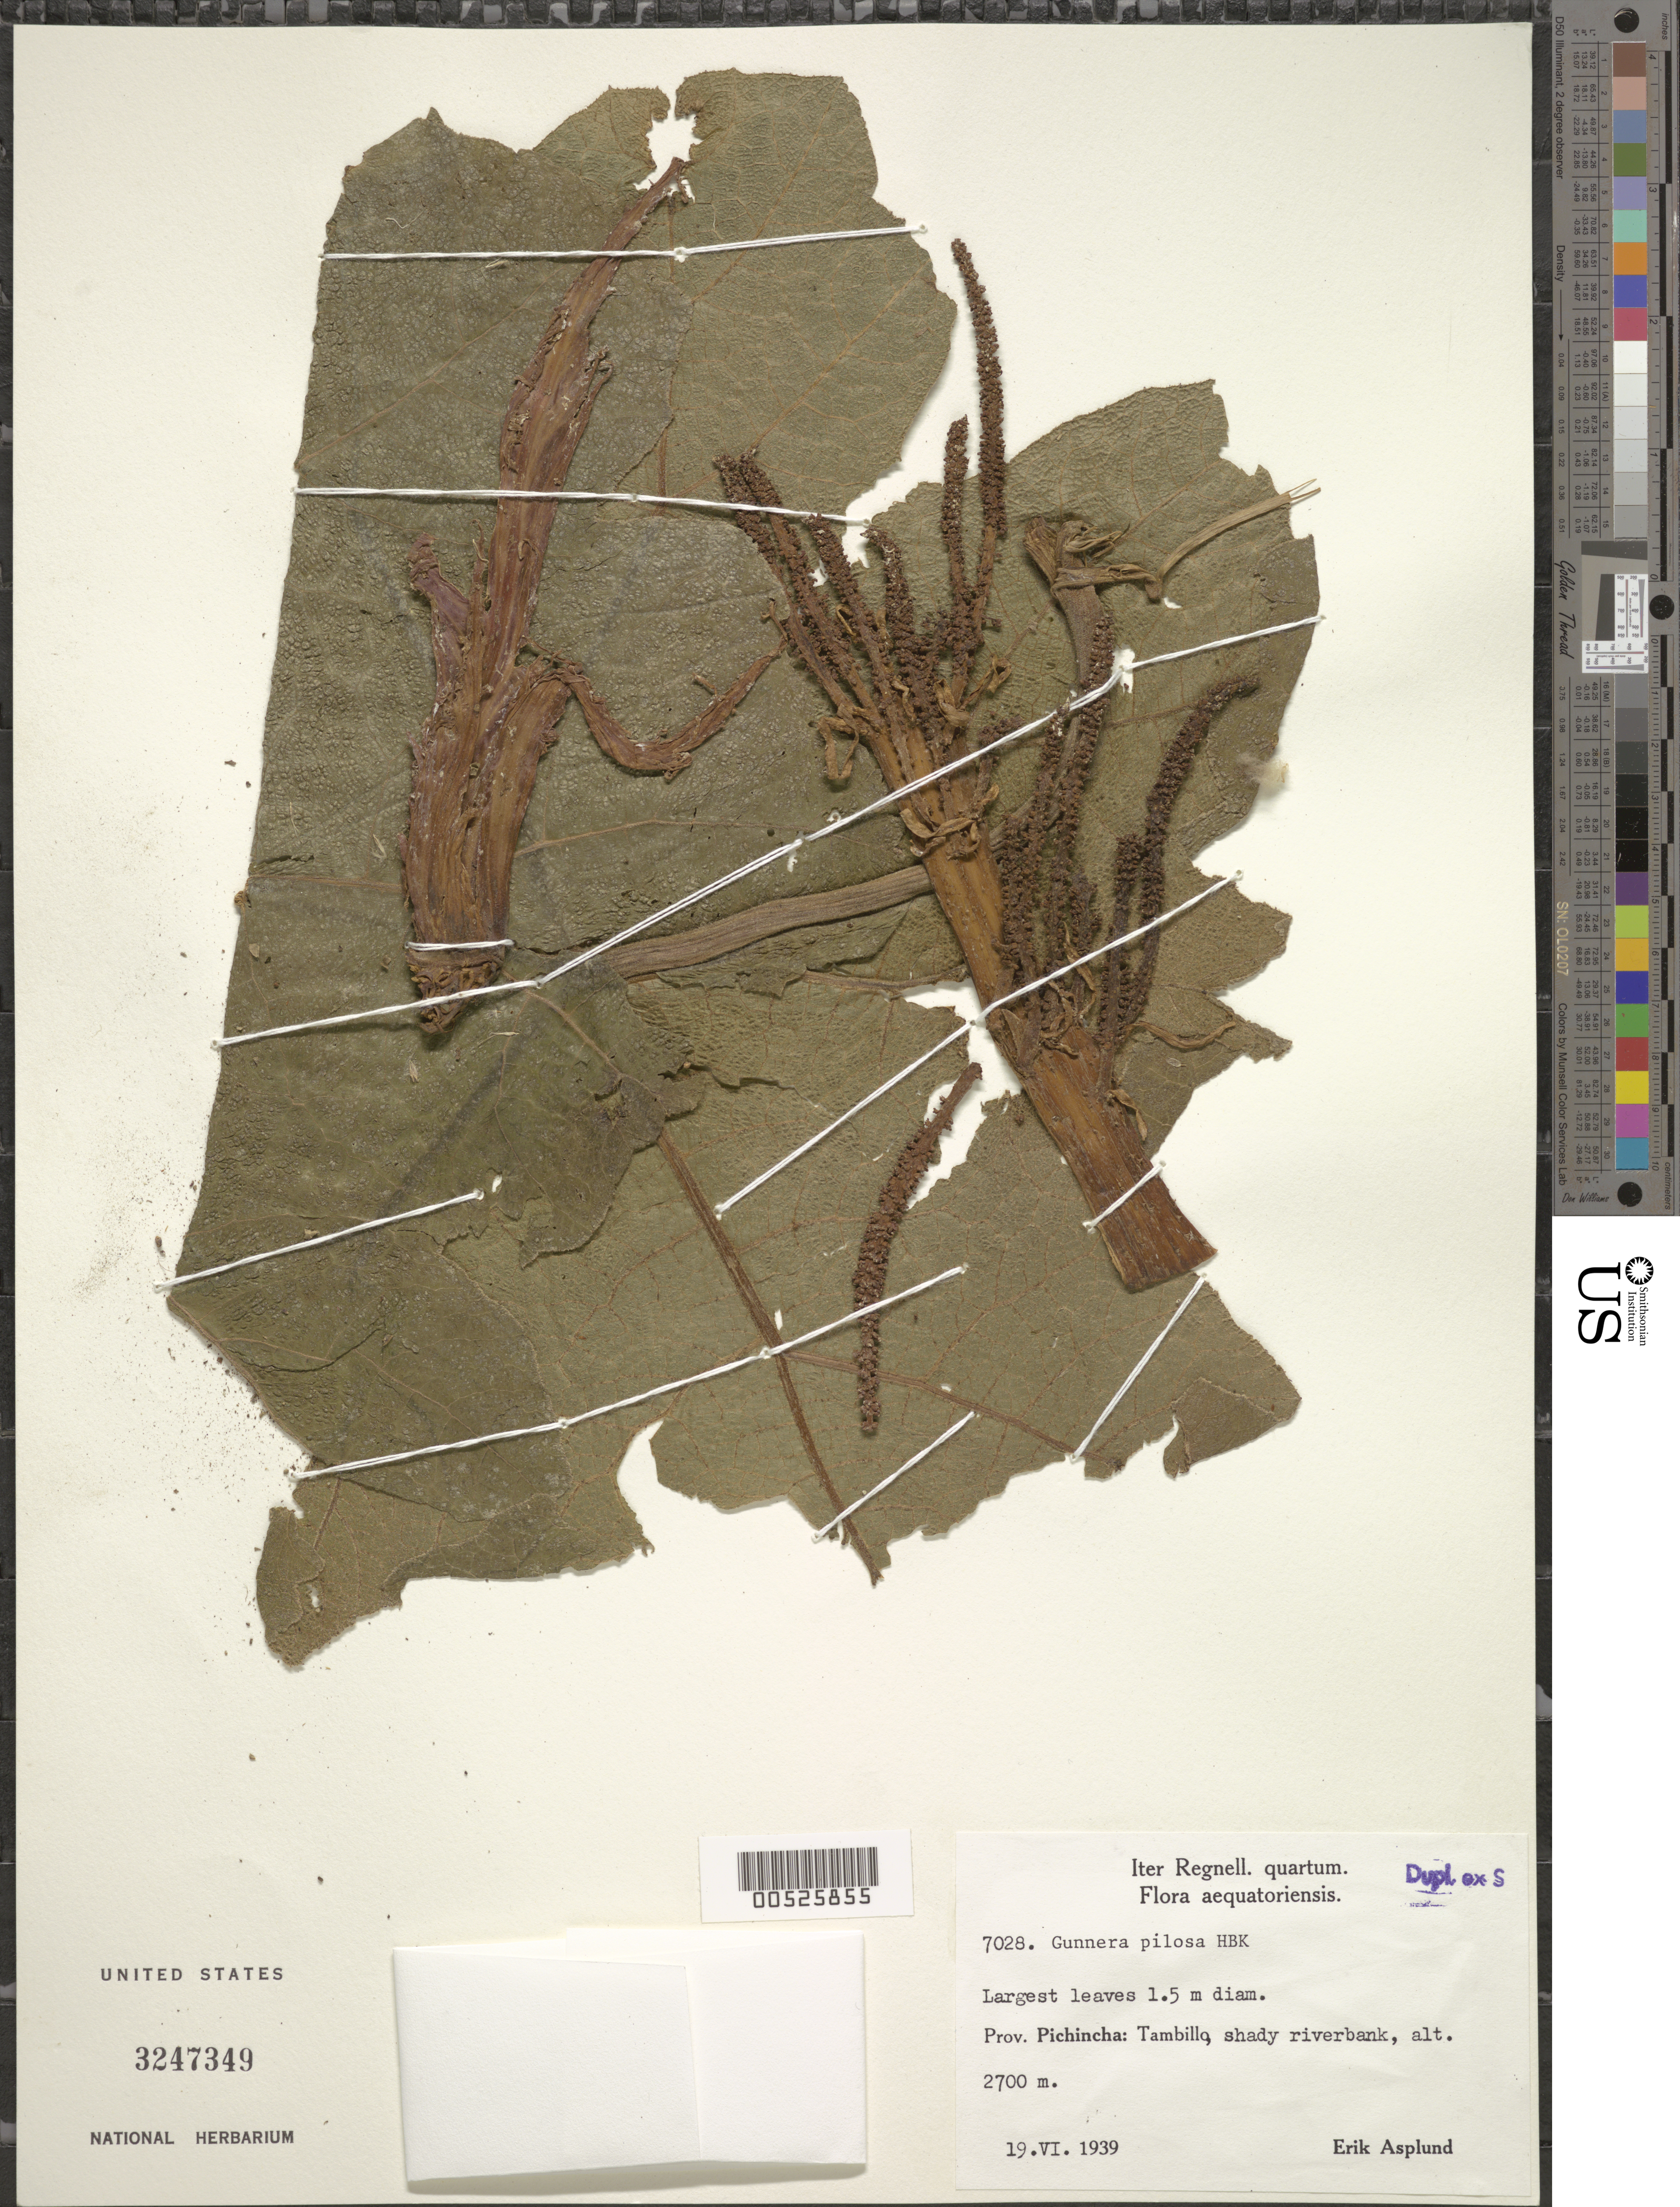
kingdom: Plantae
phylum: Tracheophyta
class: Magnoliopsida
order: Gunnerales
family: Gunneraceae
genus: Gunnera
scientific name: Gunnera pilosa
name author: Kunth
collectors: E. Asplund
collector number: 7028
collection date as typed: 19 Jun 1939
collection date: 1939-06-19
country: Ecuador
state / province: Pichincha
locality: Tambillo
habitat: shady riverbank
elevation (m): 2700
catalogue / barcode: US 3247349